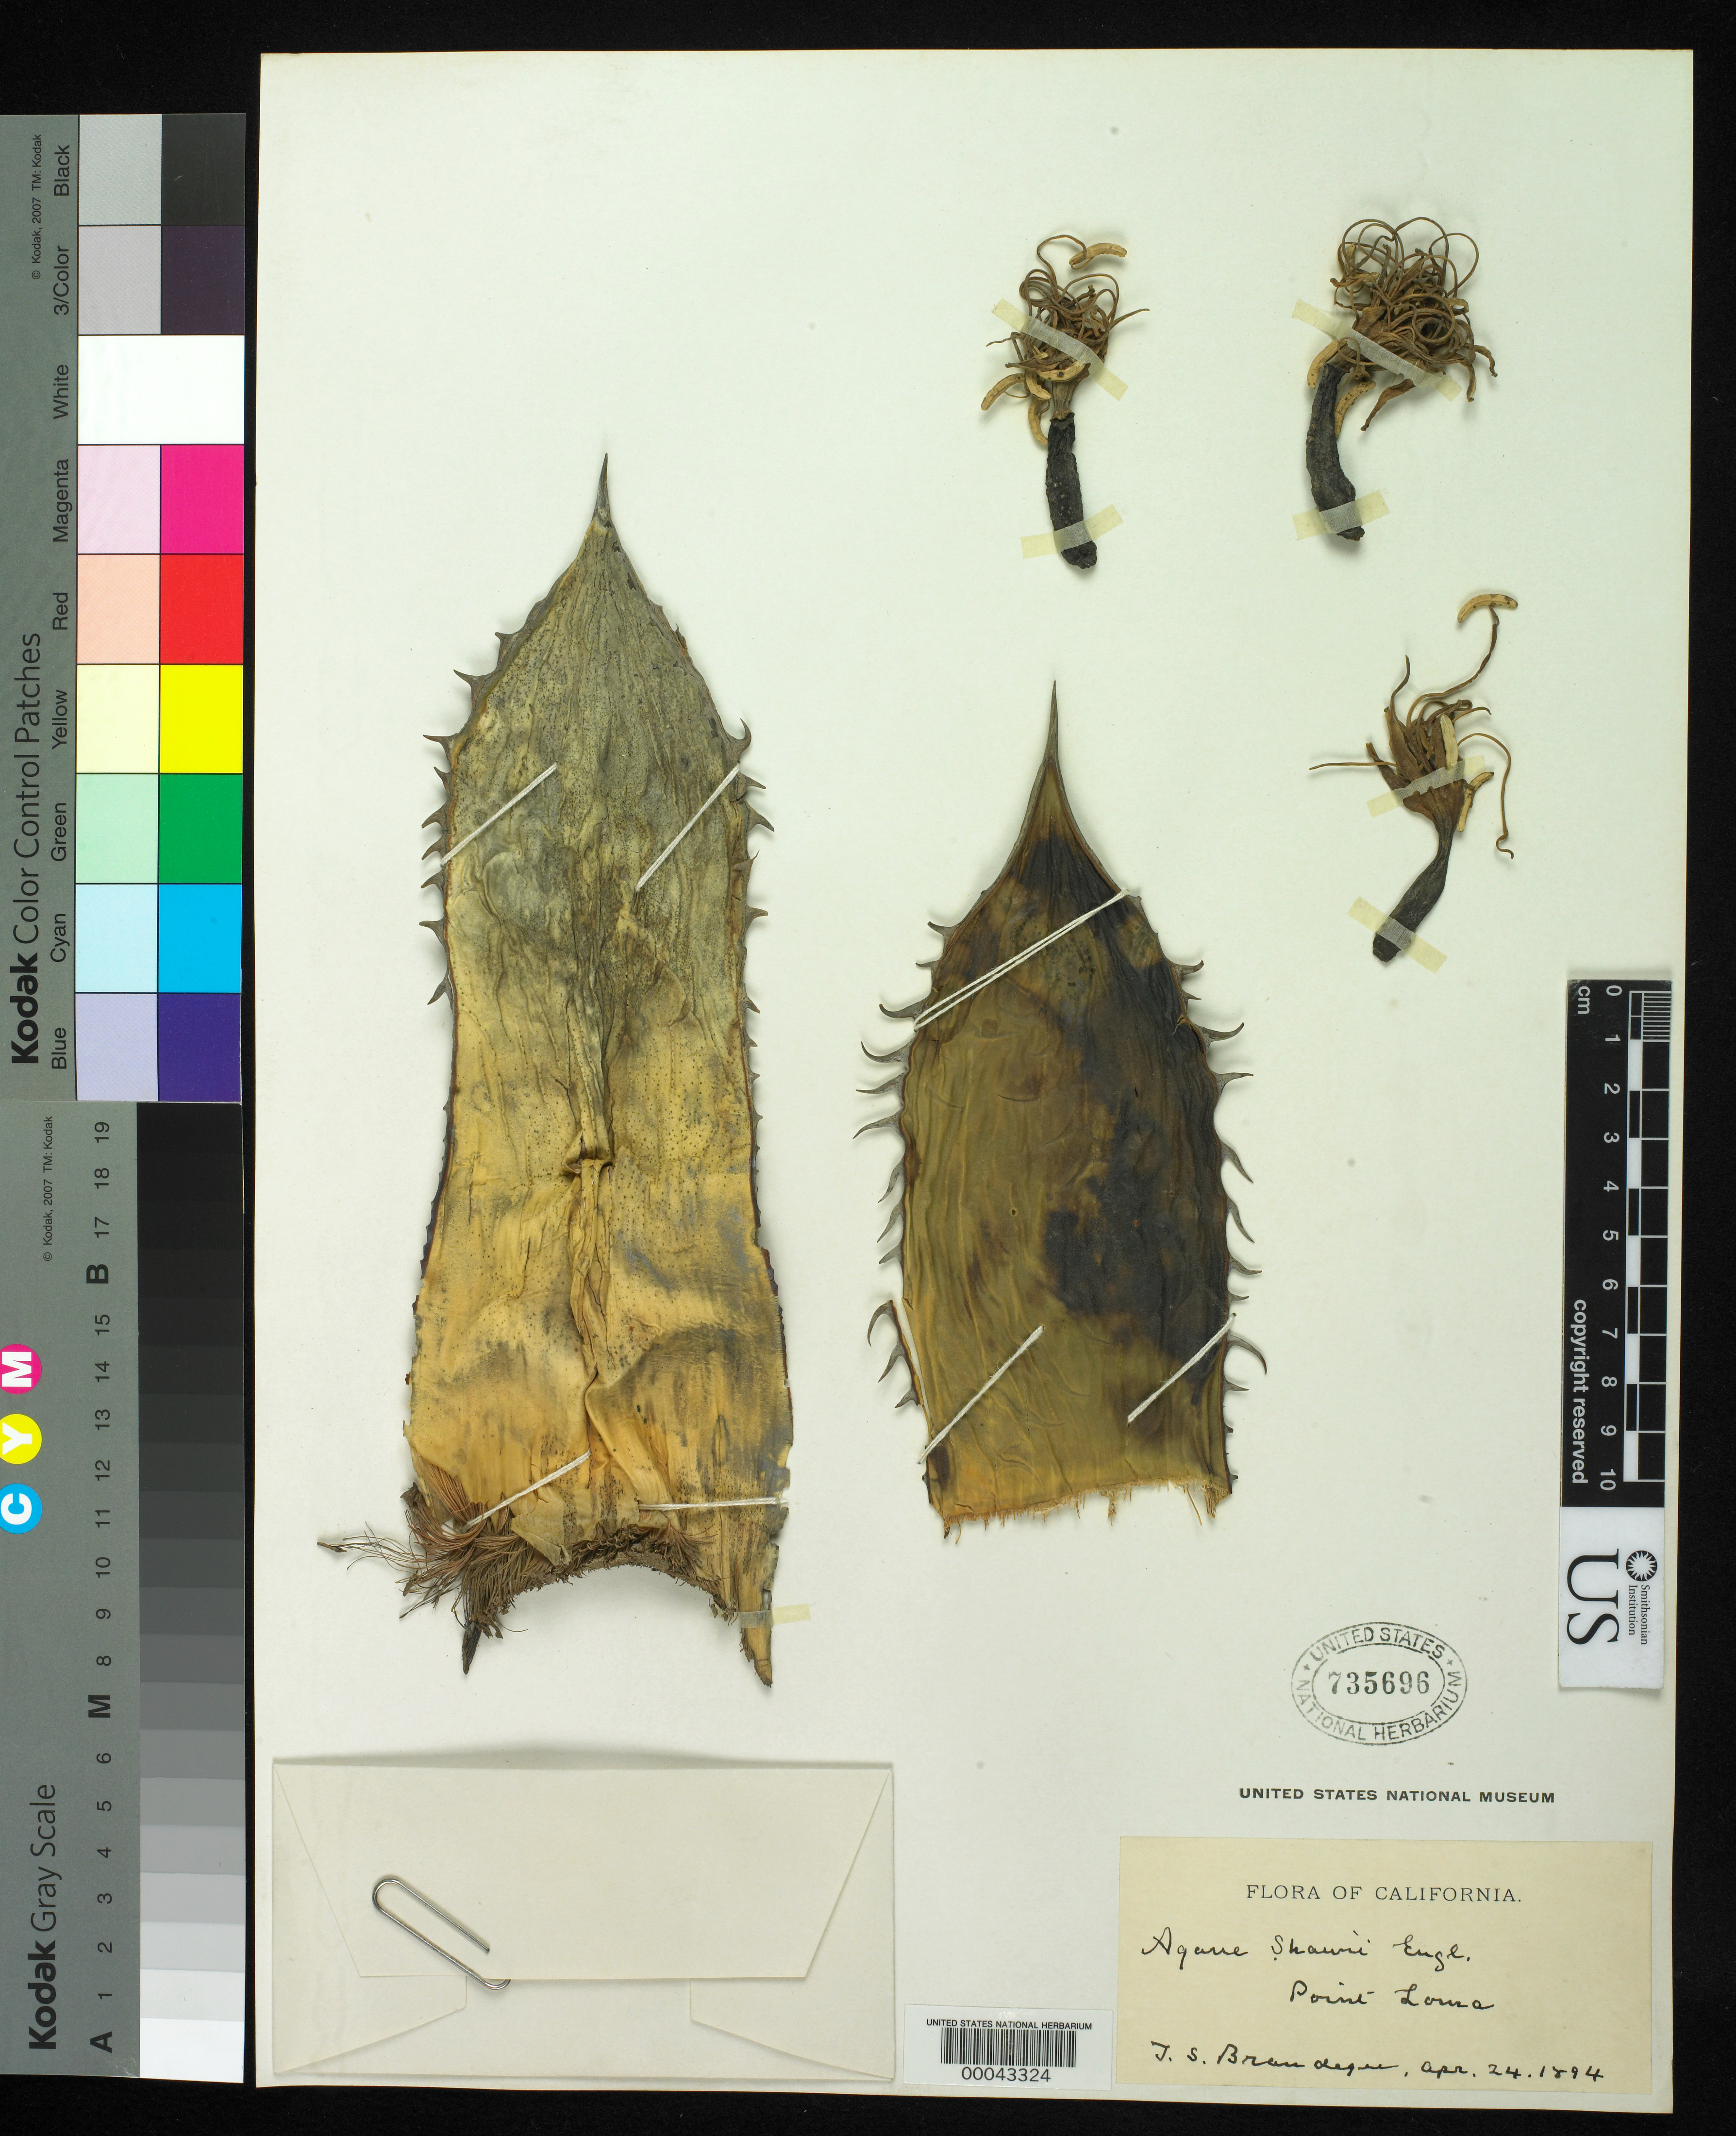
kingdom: Plantae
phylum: Tracheophyta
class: Liliopsida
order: Asparagales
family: Asparagaceae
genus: Agave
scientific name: Agave shawii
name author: Engelm.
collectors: T. S. Brandegee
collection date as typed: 24 Apr 1894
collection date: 1894-04-24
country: United States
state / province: California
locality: Point loma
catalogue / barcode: US 735696